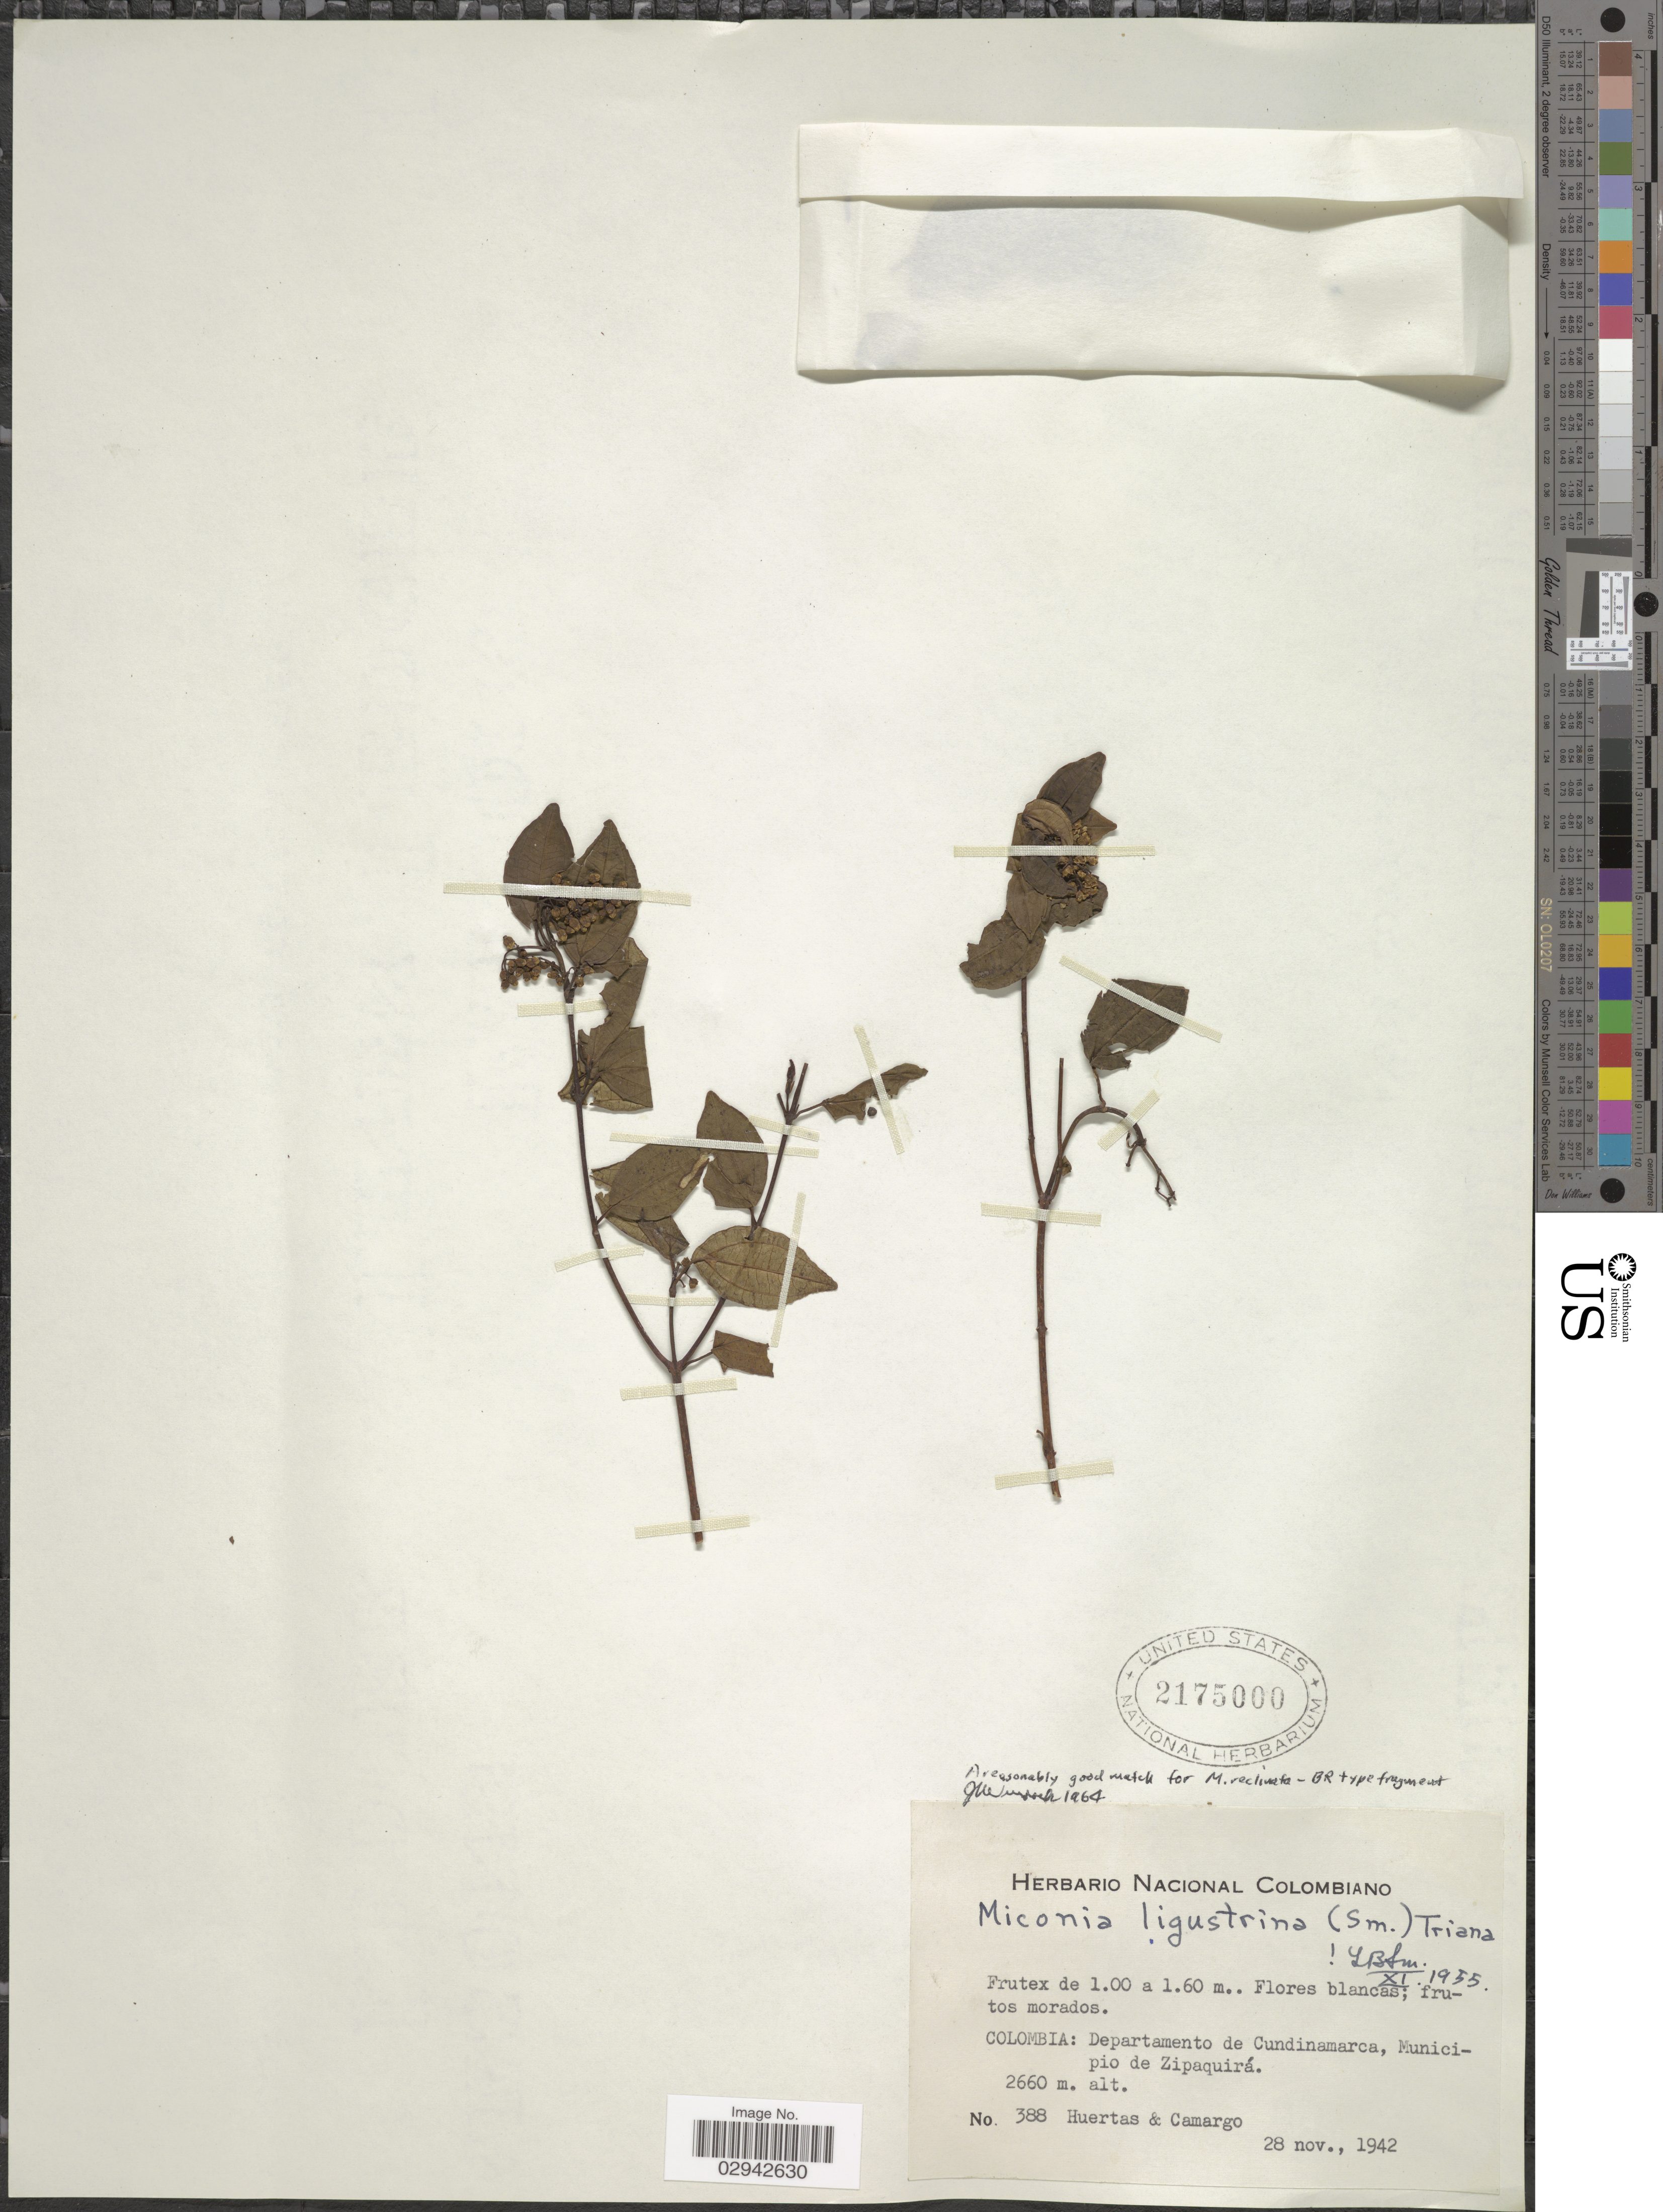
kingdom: Plantae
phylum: Tracheophyta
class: Magnoliopsida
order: Myrtales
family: Melastomataceae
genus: Miconia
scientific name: Miconia reclinata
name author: (Bonpl.) Naudin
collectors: Huertas & -. Camargo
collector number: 388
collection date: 1942-11-28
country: Colombia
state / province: Cundinamarca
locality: Departamento de Cundinamarca, Municipio de Zipaquirá.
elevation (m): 2660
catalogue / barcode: US 2175000